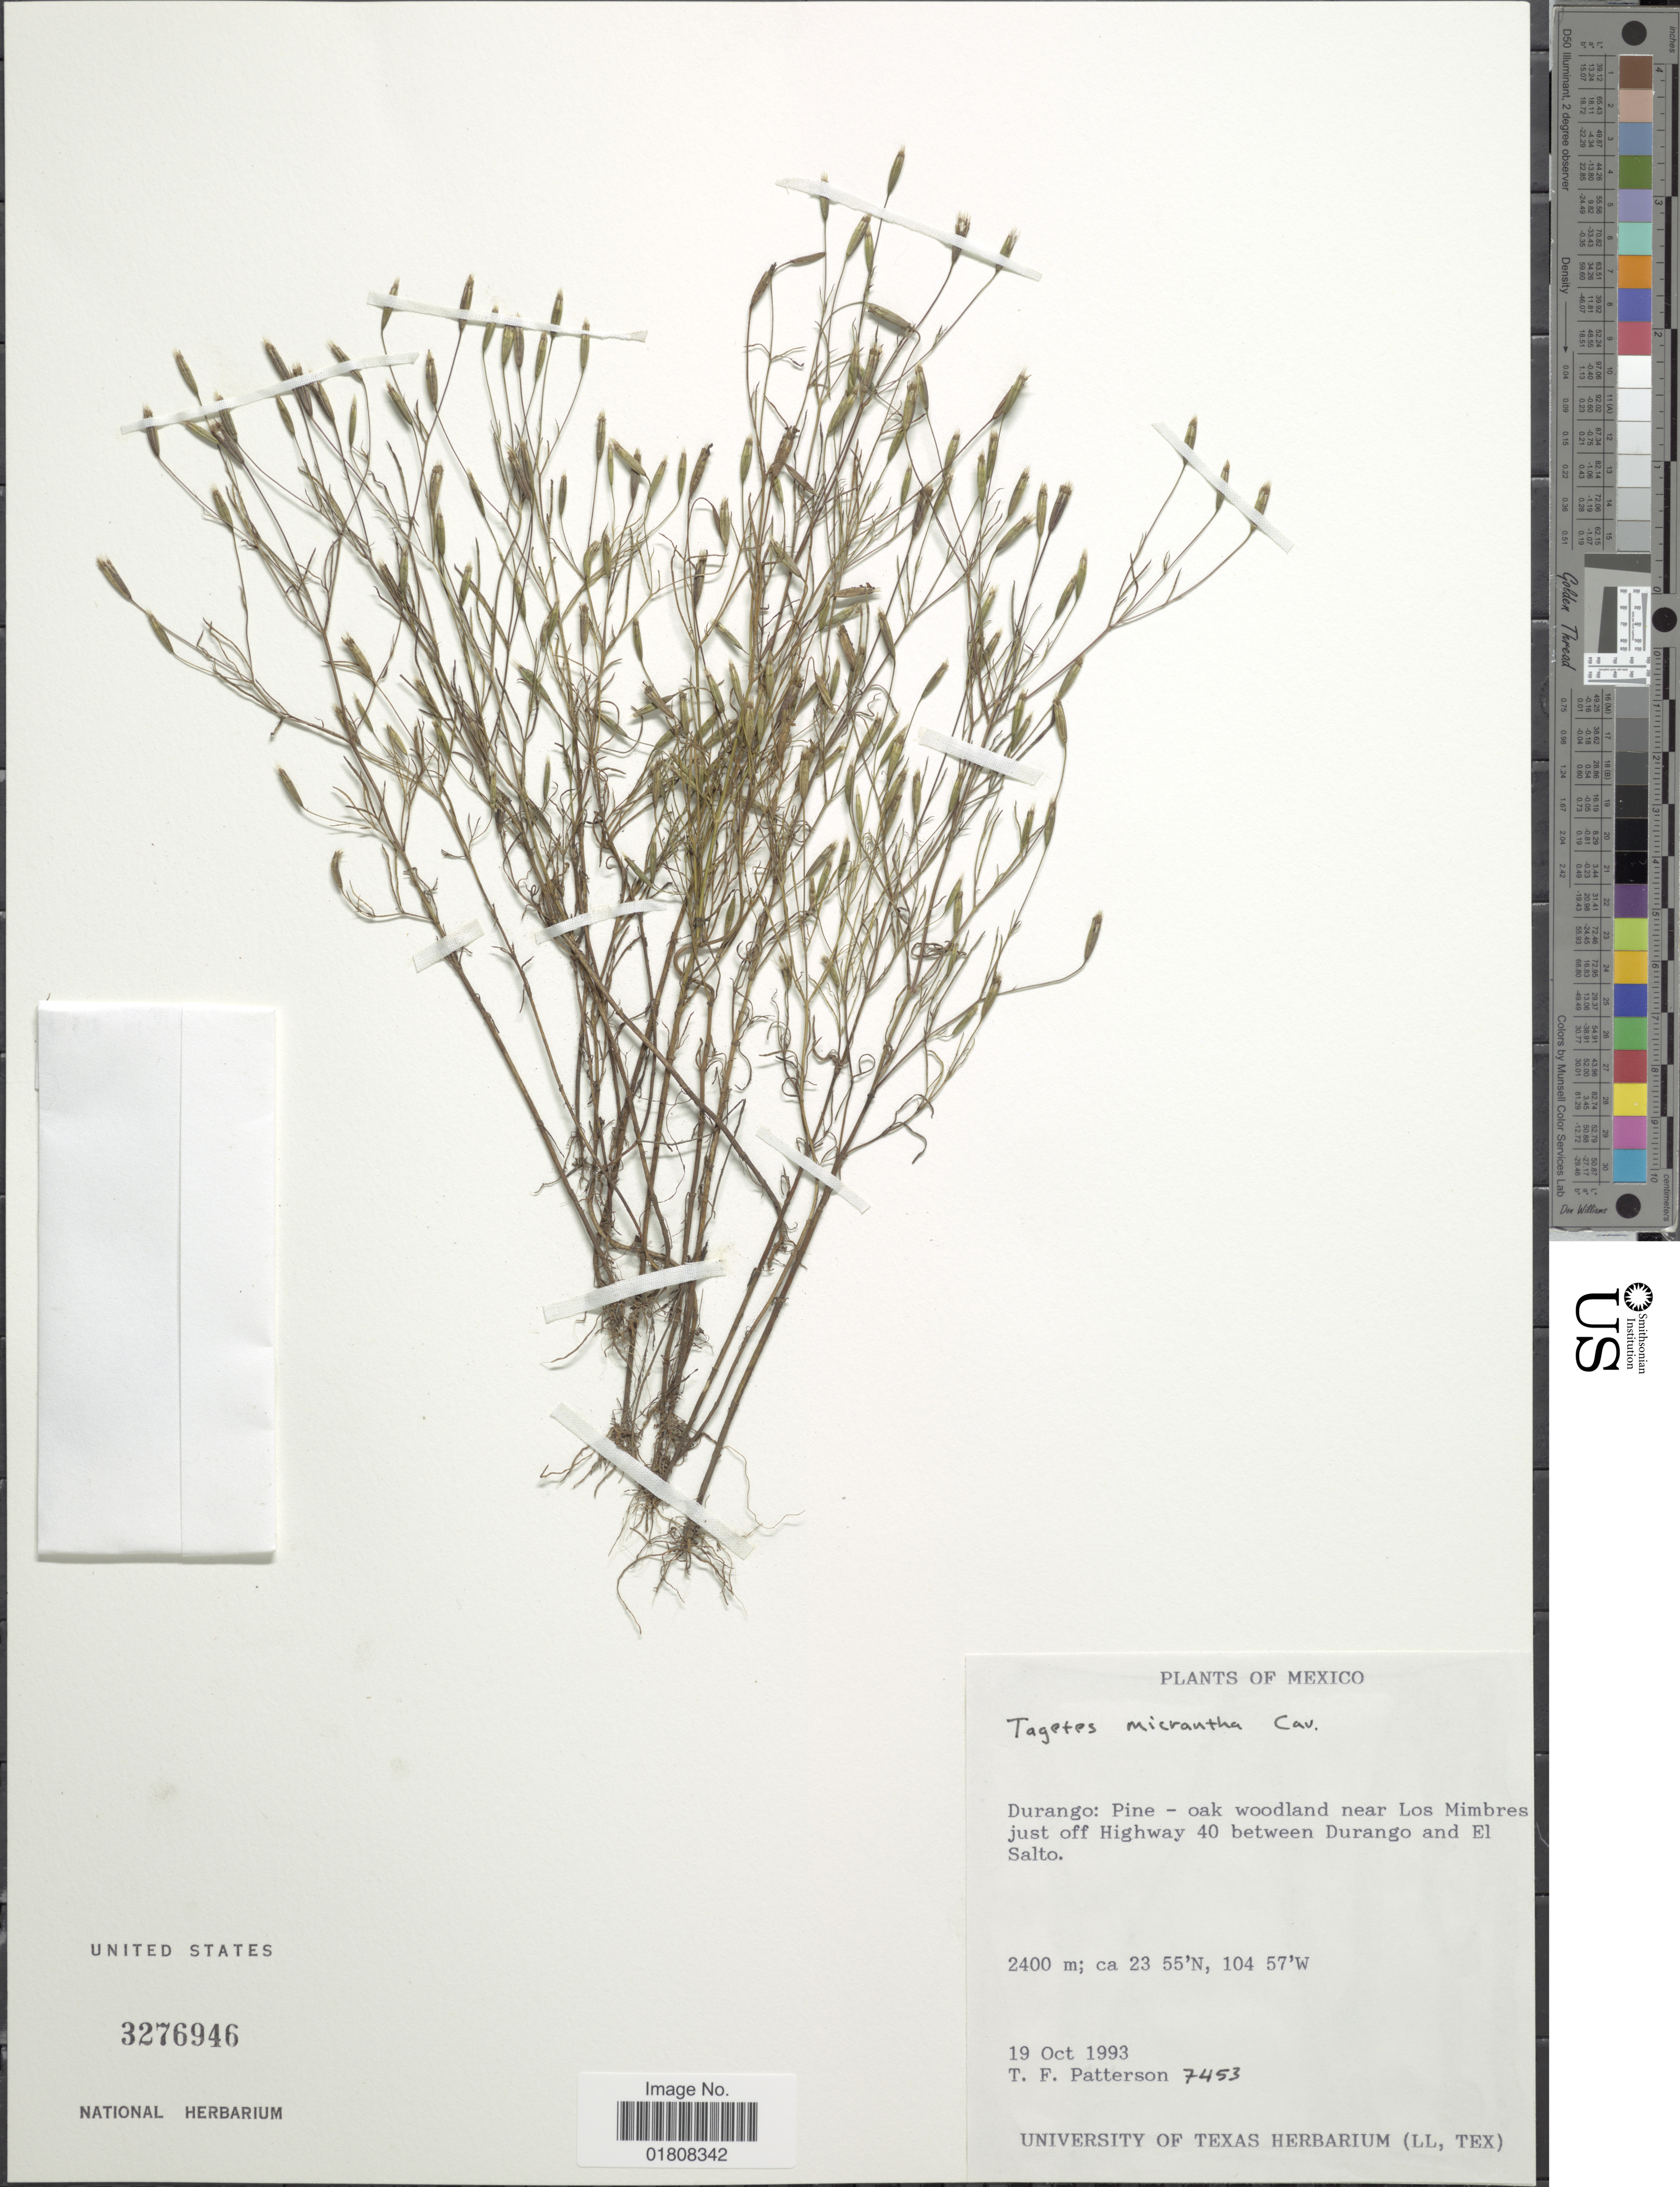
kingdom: Plantae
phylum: Tracheophyta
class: Magnoliopsida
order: Asterales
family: Asteraceae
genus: Tagetes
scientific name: Tagetes micrantha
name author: Cav.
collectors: T. Patterson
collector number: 7453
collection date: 1993-10-19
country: Mexico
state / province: Durango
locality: Near Los Mimbres just off Highway 40 between Durango and El Salto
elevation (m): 2400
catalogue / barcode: US 3276946